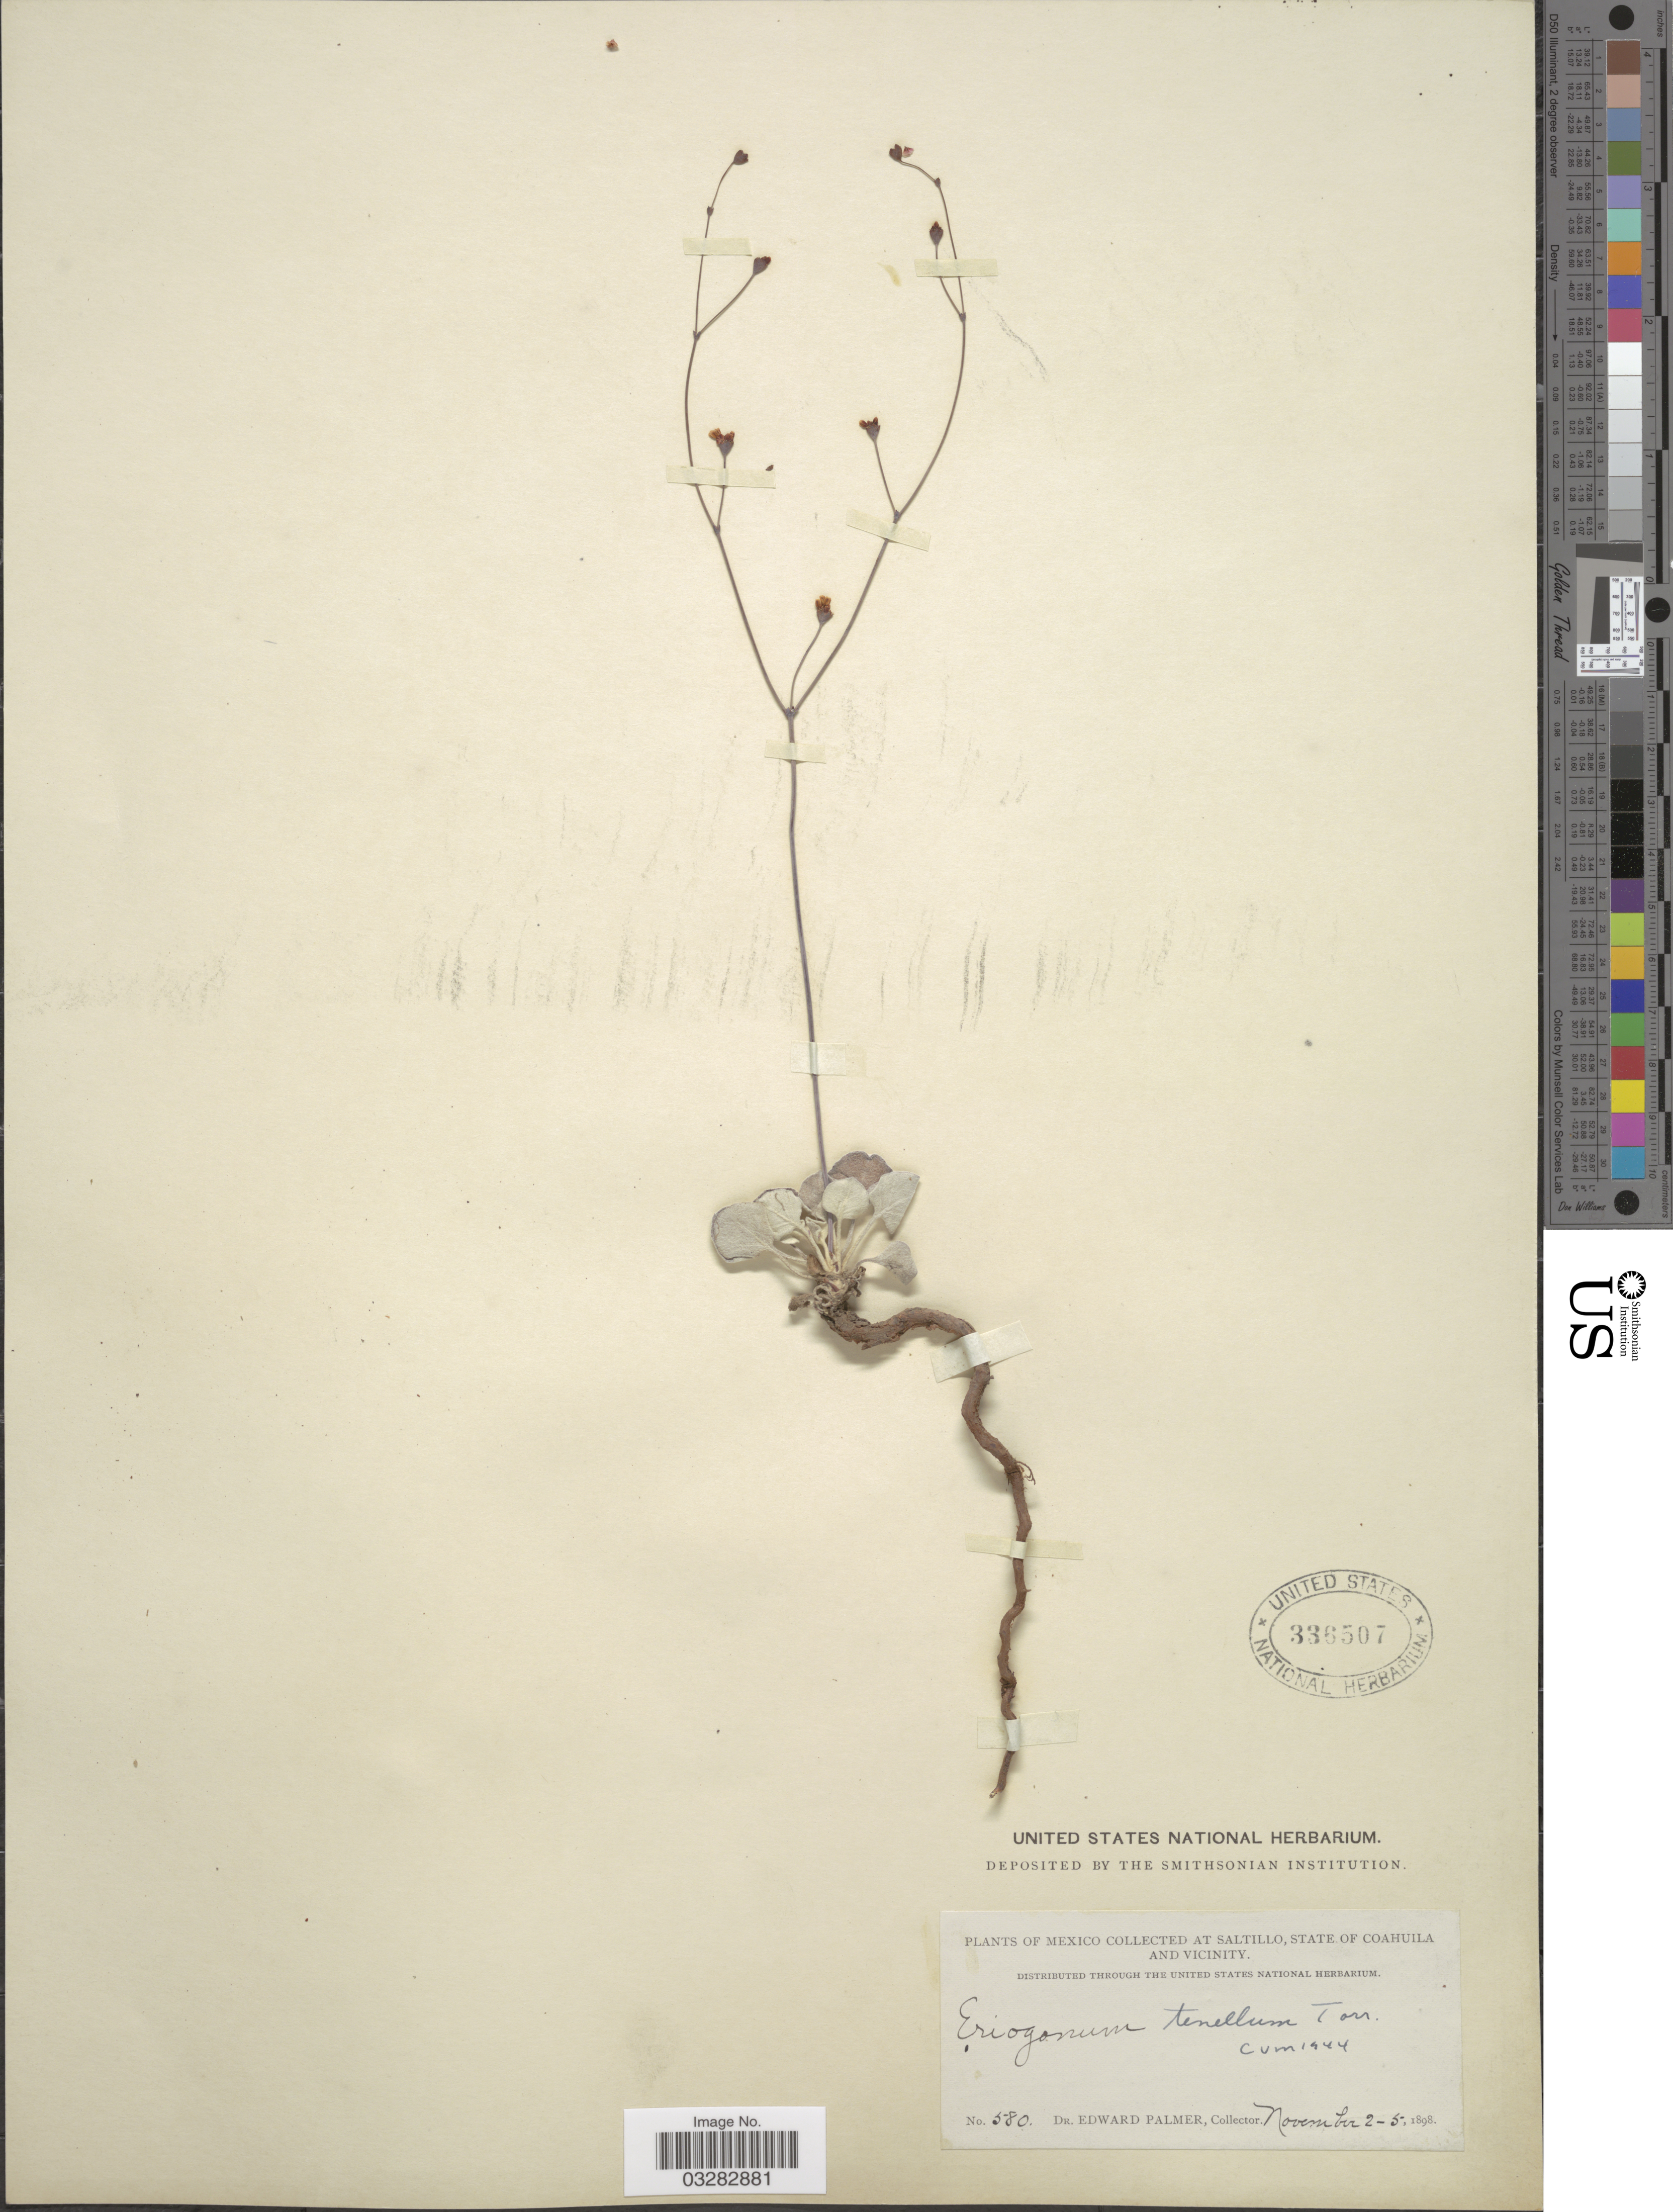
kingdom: Plantae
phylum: Tracheophyta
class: Magnoliopsida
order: Caryophyllales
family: Polygonaceae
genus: Eriogonum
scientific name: Eriogonum tenellum var. tenellum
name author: Torr.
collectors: E. Palmer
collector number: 580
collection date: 1898-11-02/1898-11-05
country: Mexico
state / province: Coahuila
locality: At Saltillo, State of Coahuila and vicinity.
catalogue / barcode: US 336507